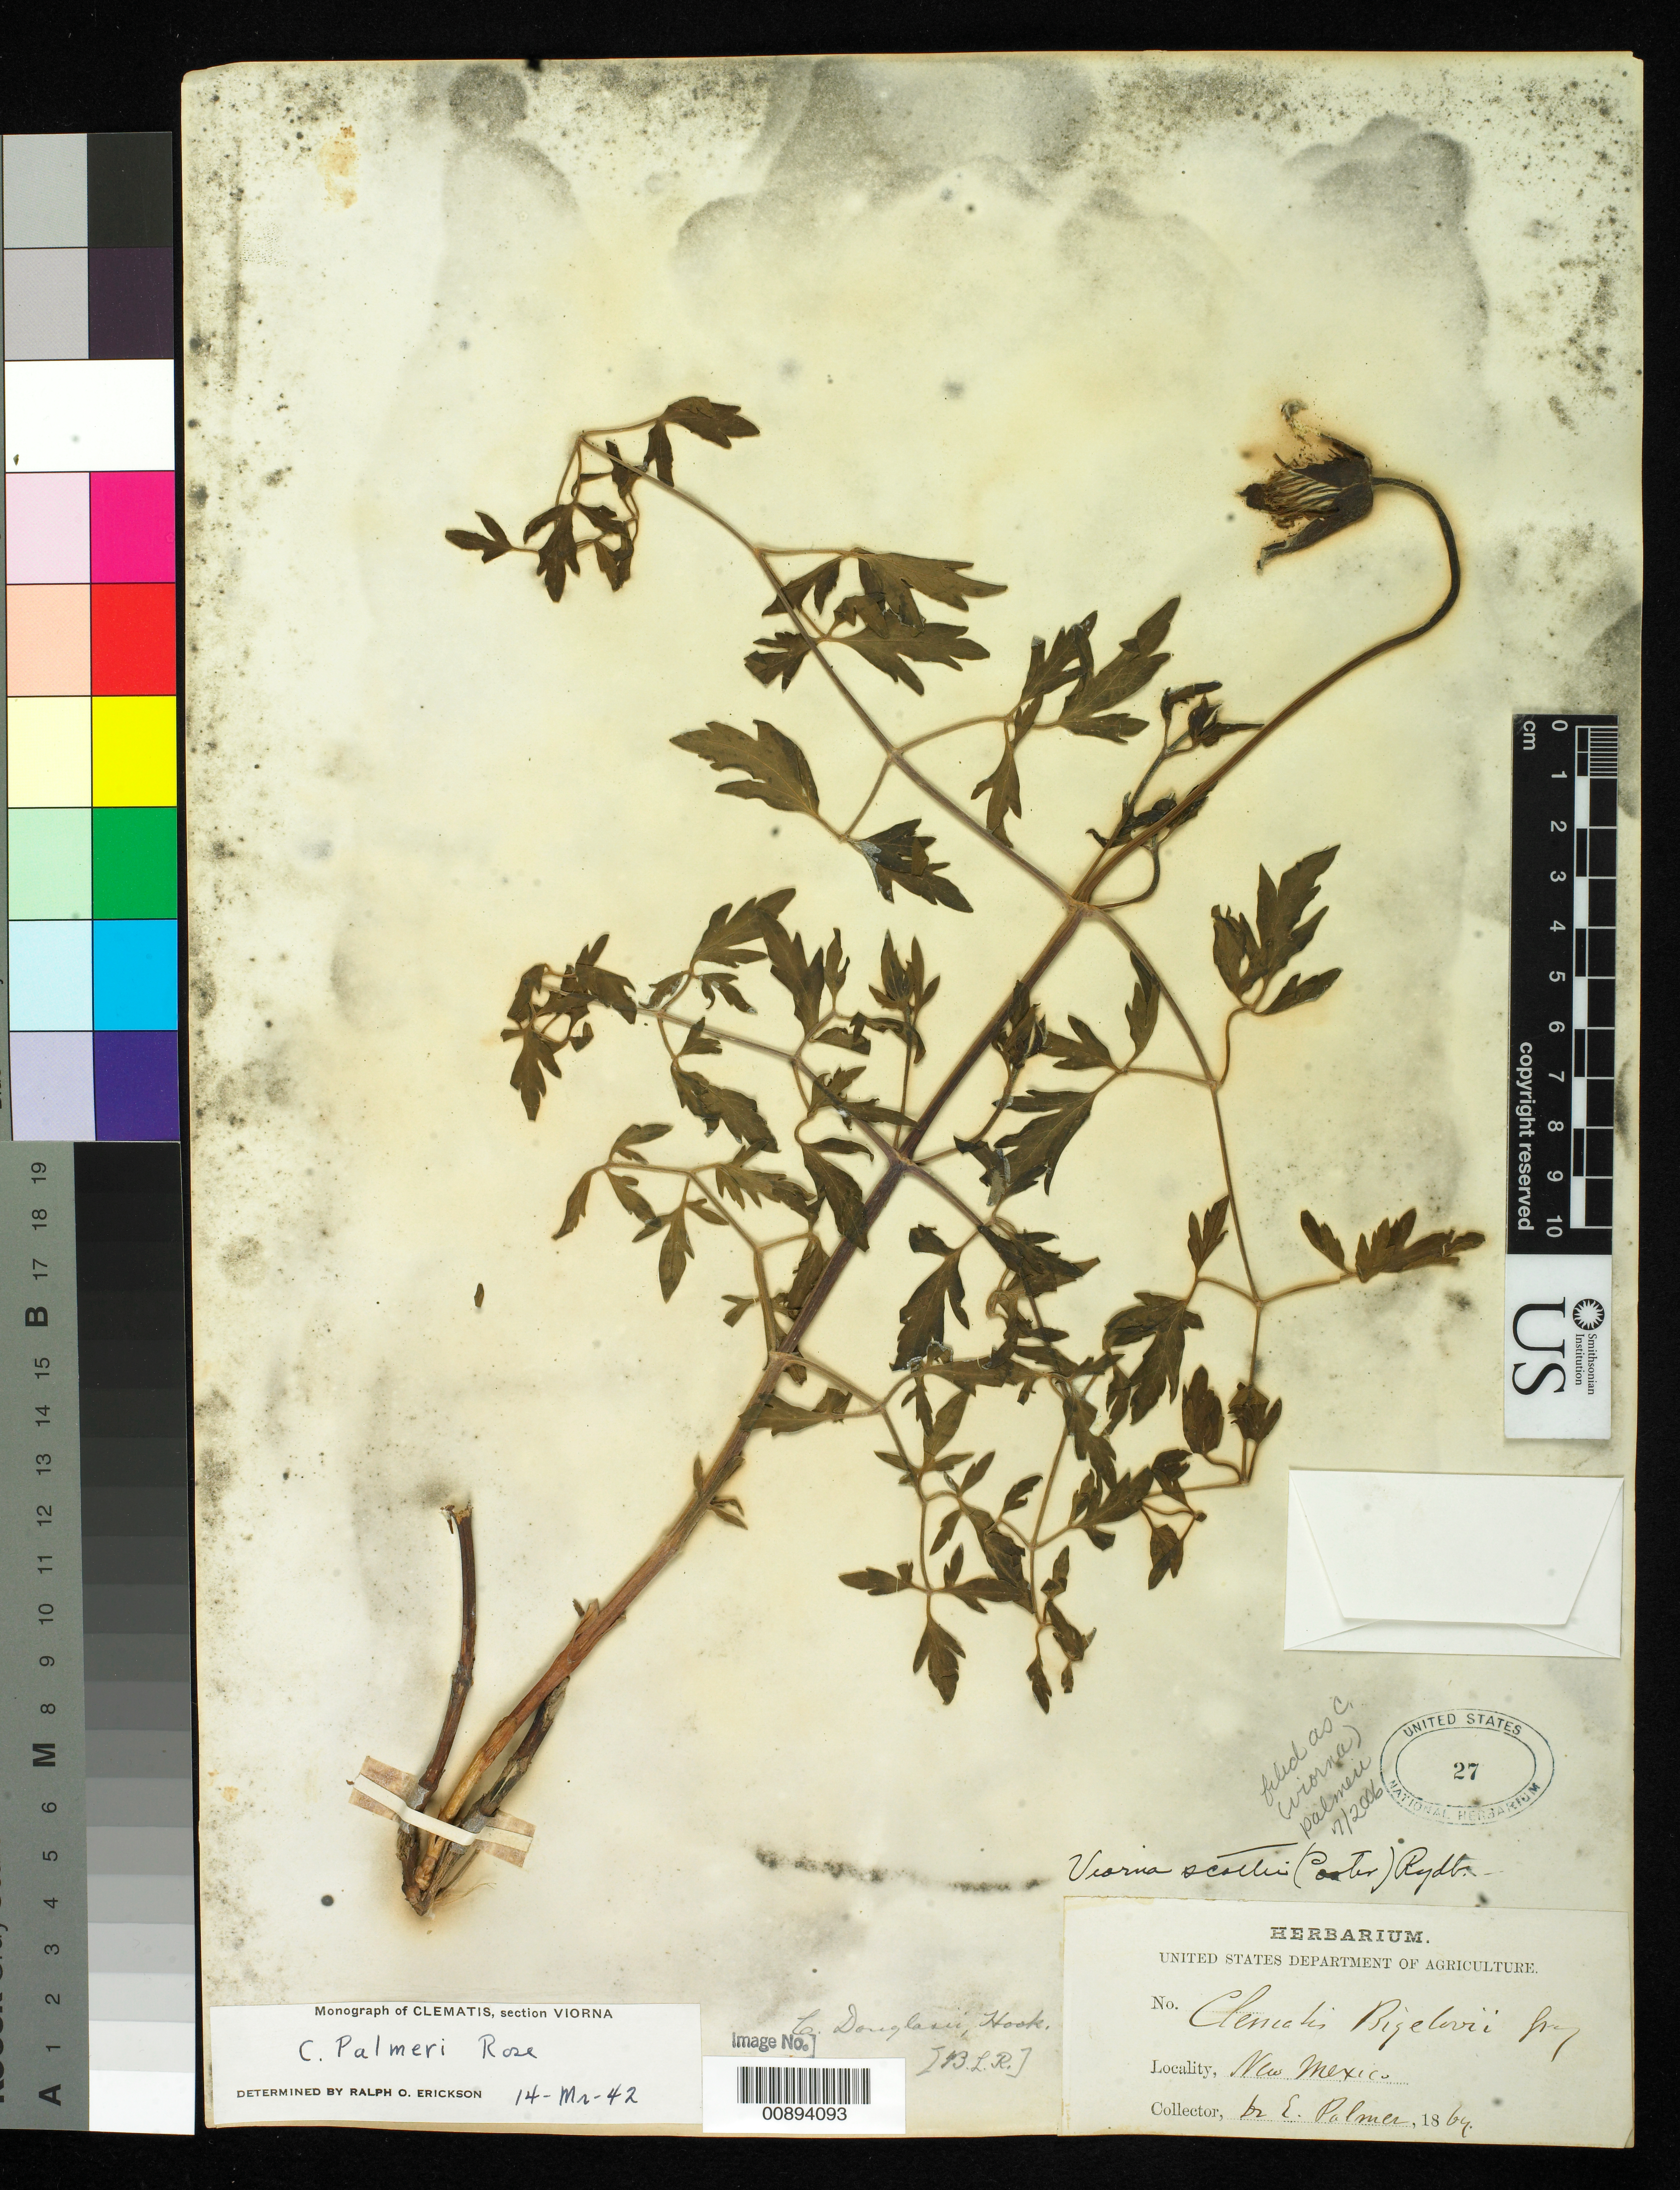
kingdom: Plantae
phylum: Tracheophyta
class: Magnoliopsida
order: Ranunculales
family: Ranunculaceae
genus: Clematis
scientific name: Clematis palmeri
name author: Rose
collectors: E. Palmer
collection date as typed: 1869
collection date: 1869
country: United States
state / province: New Mexico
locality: New Mexico.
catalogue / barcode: US 27